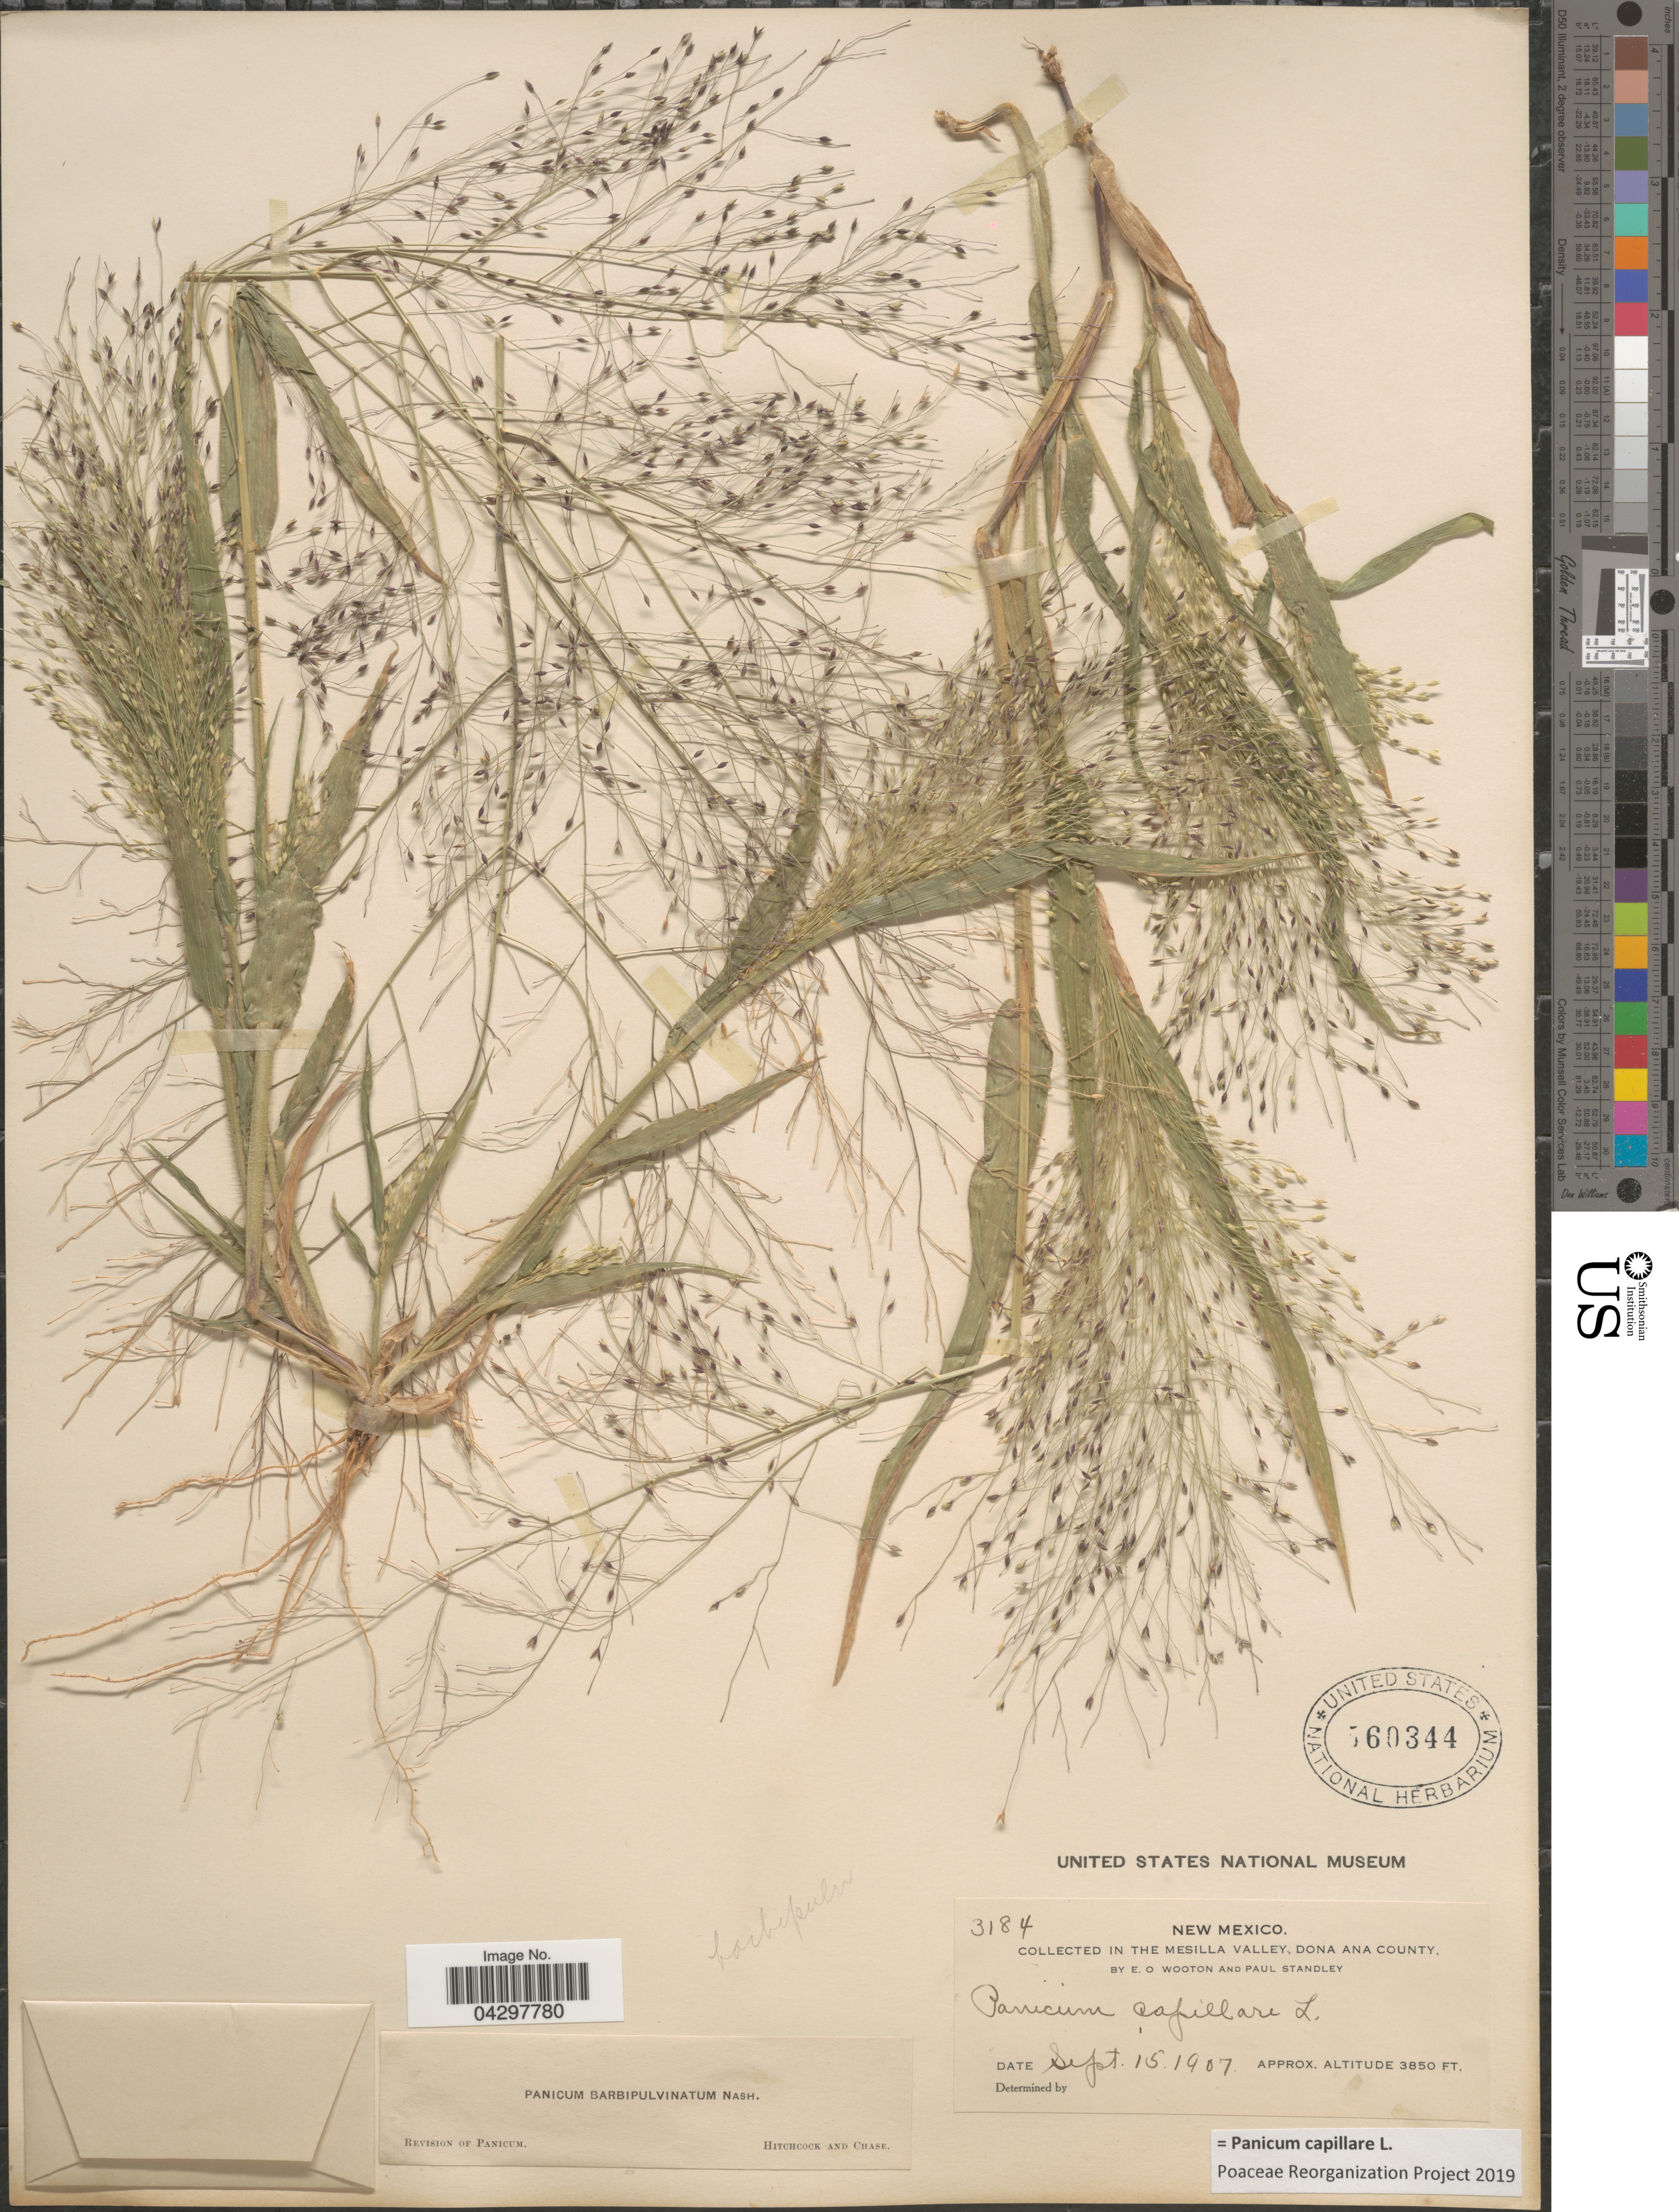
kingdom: Plantae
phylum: Tracheophyta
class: Liliopsida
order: Poales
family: Poaceae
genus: Panicum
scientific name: Panicum capillare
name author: L.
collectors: E. O. Wooton & P. C. Standley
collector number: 3184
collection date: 1907-09-15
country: United States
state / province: New Mexico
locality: In The Mesilla Valley, Dona Ana County.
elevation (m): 1173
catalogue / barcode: US 560344